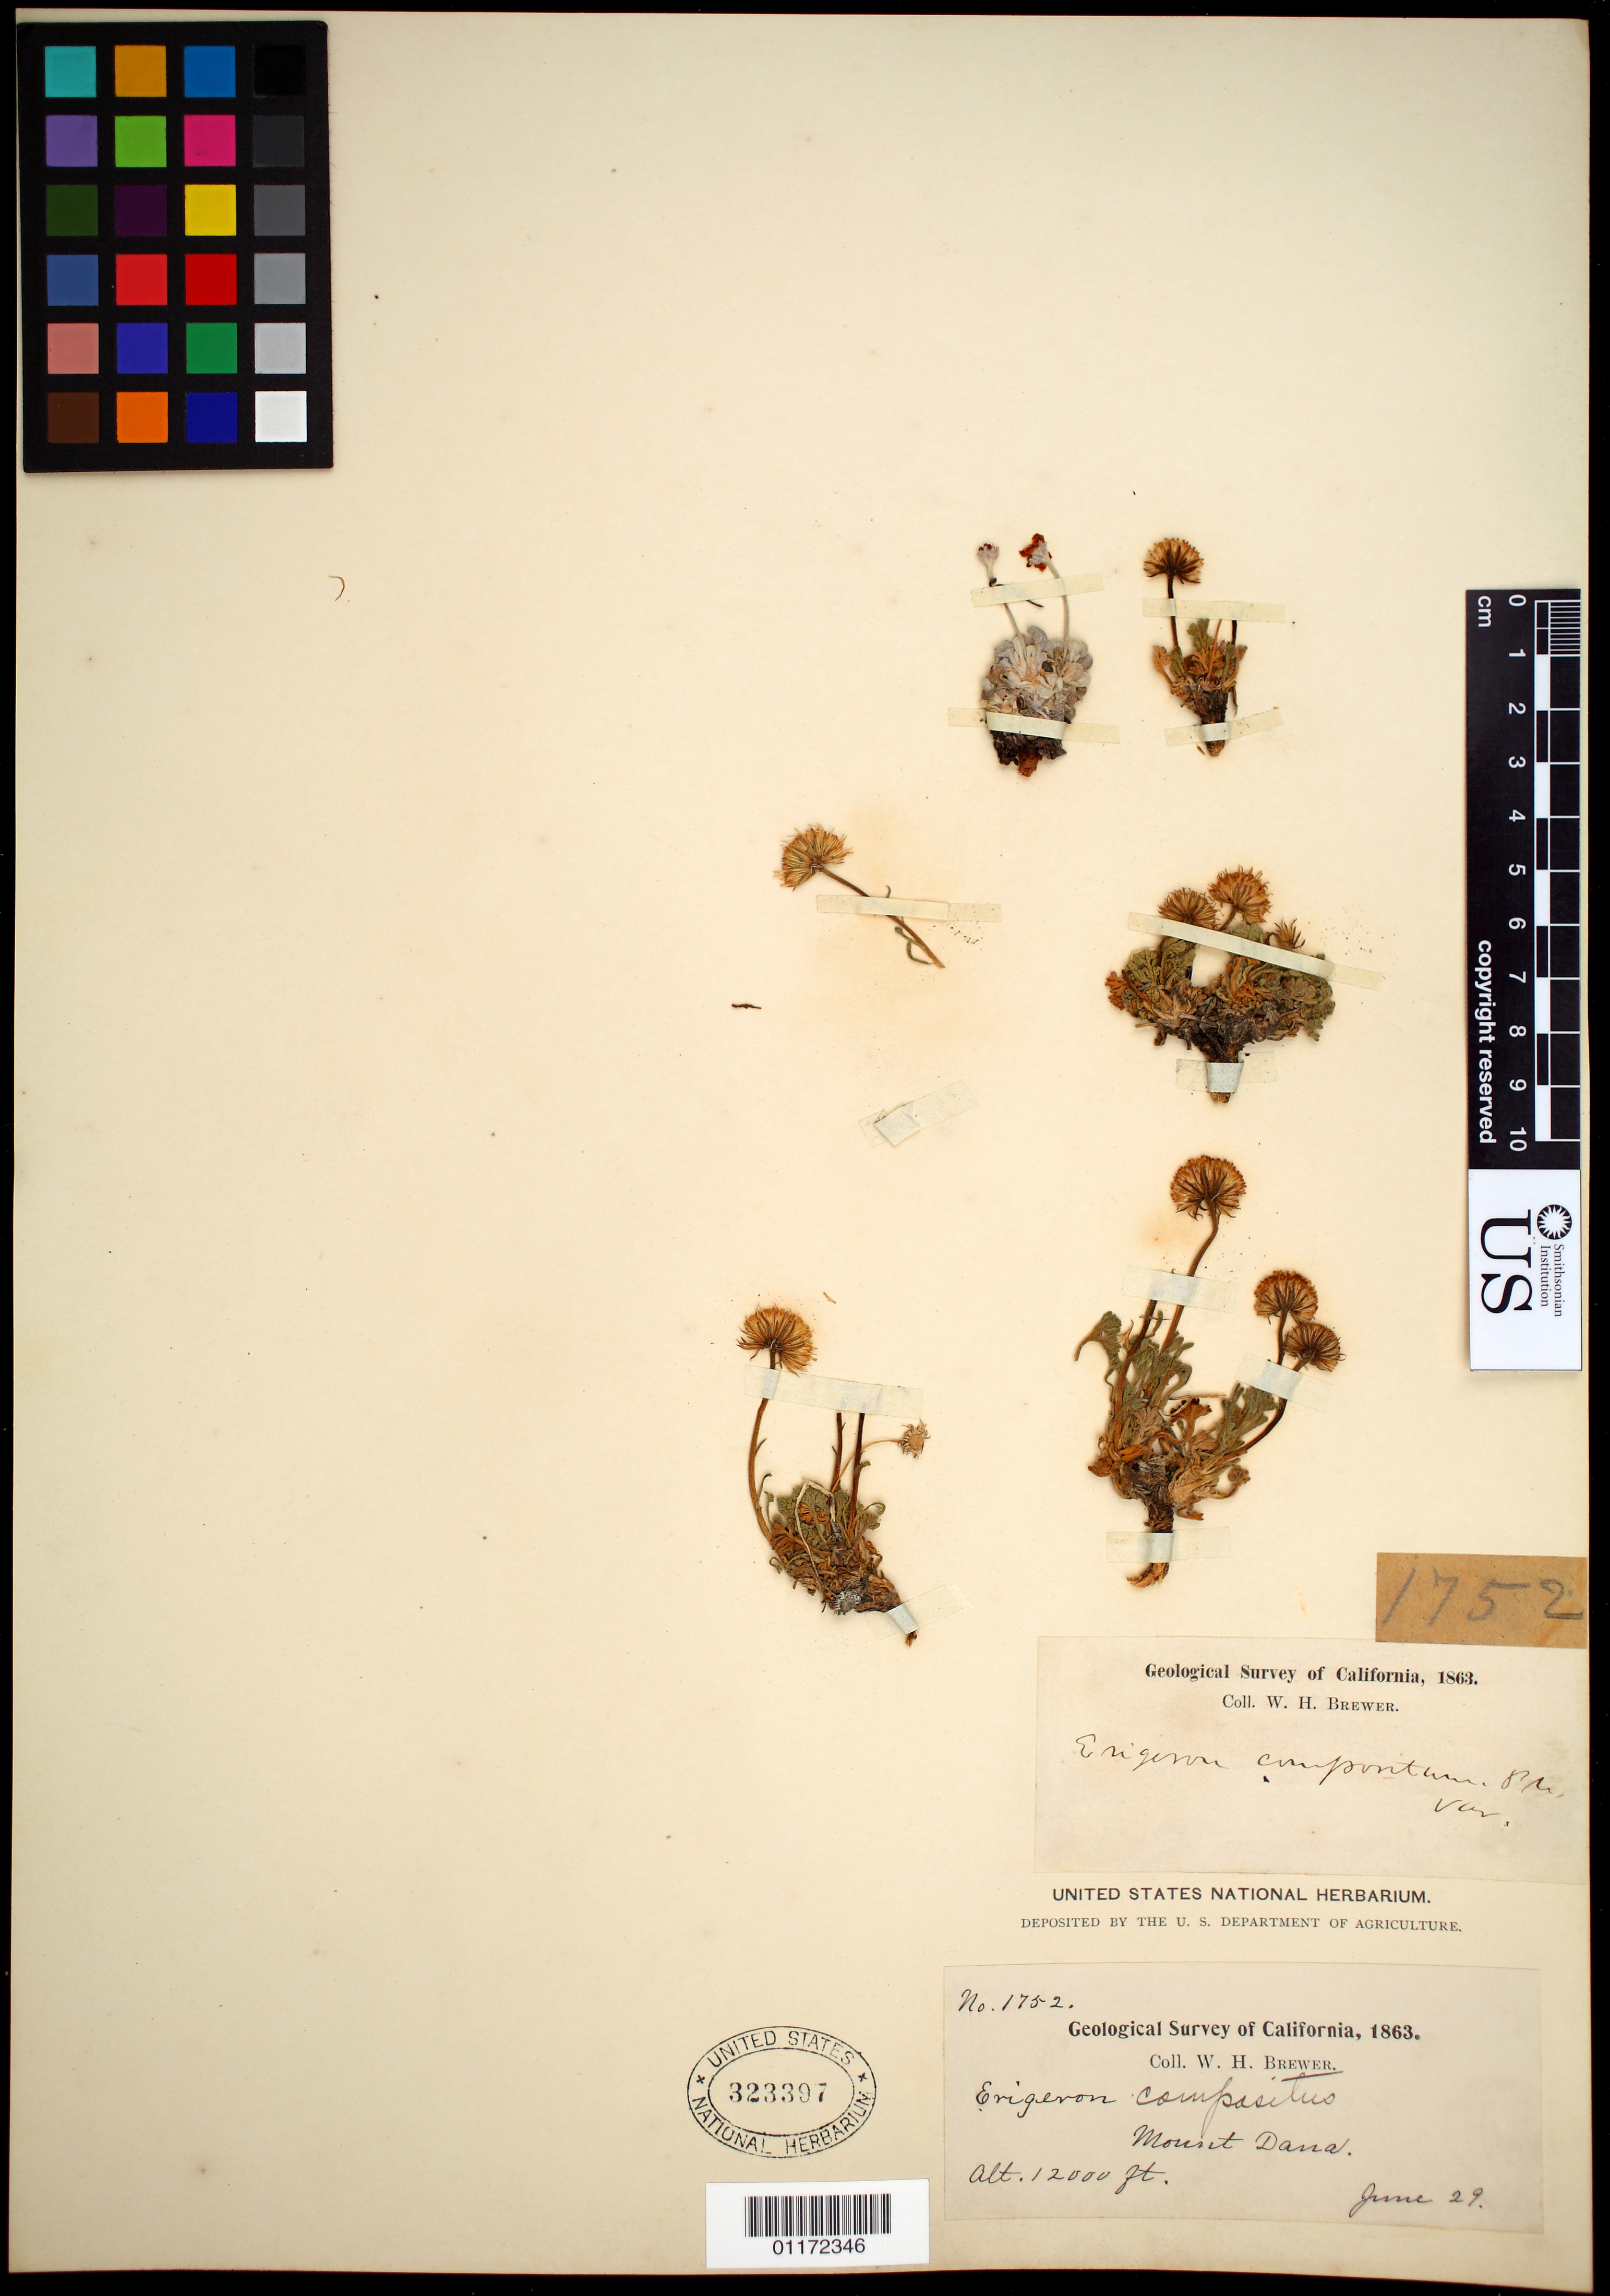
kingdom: Plantae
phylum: Tracheophyta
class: Magnoliopsida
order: Asterales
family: Asteraceae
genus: Erigeron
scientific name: Erigeron compositus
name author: Pursh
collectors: W. H. Brewer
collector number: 1752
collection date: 1863-06-29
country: United States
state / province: California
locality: Mount Dana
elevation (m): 3658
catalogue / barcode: US 323397